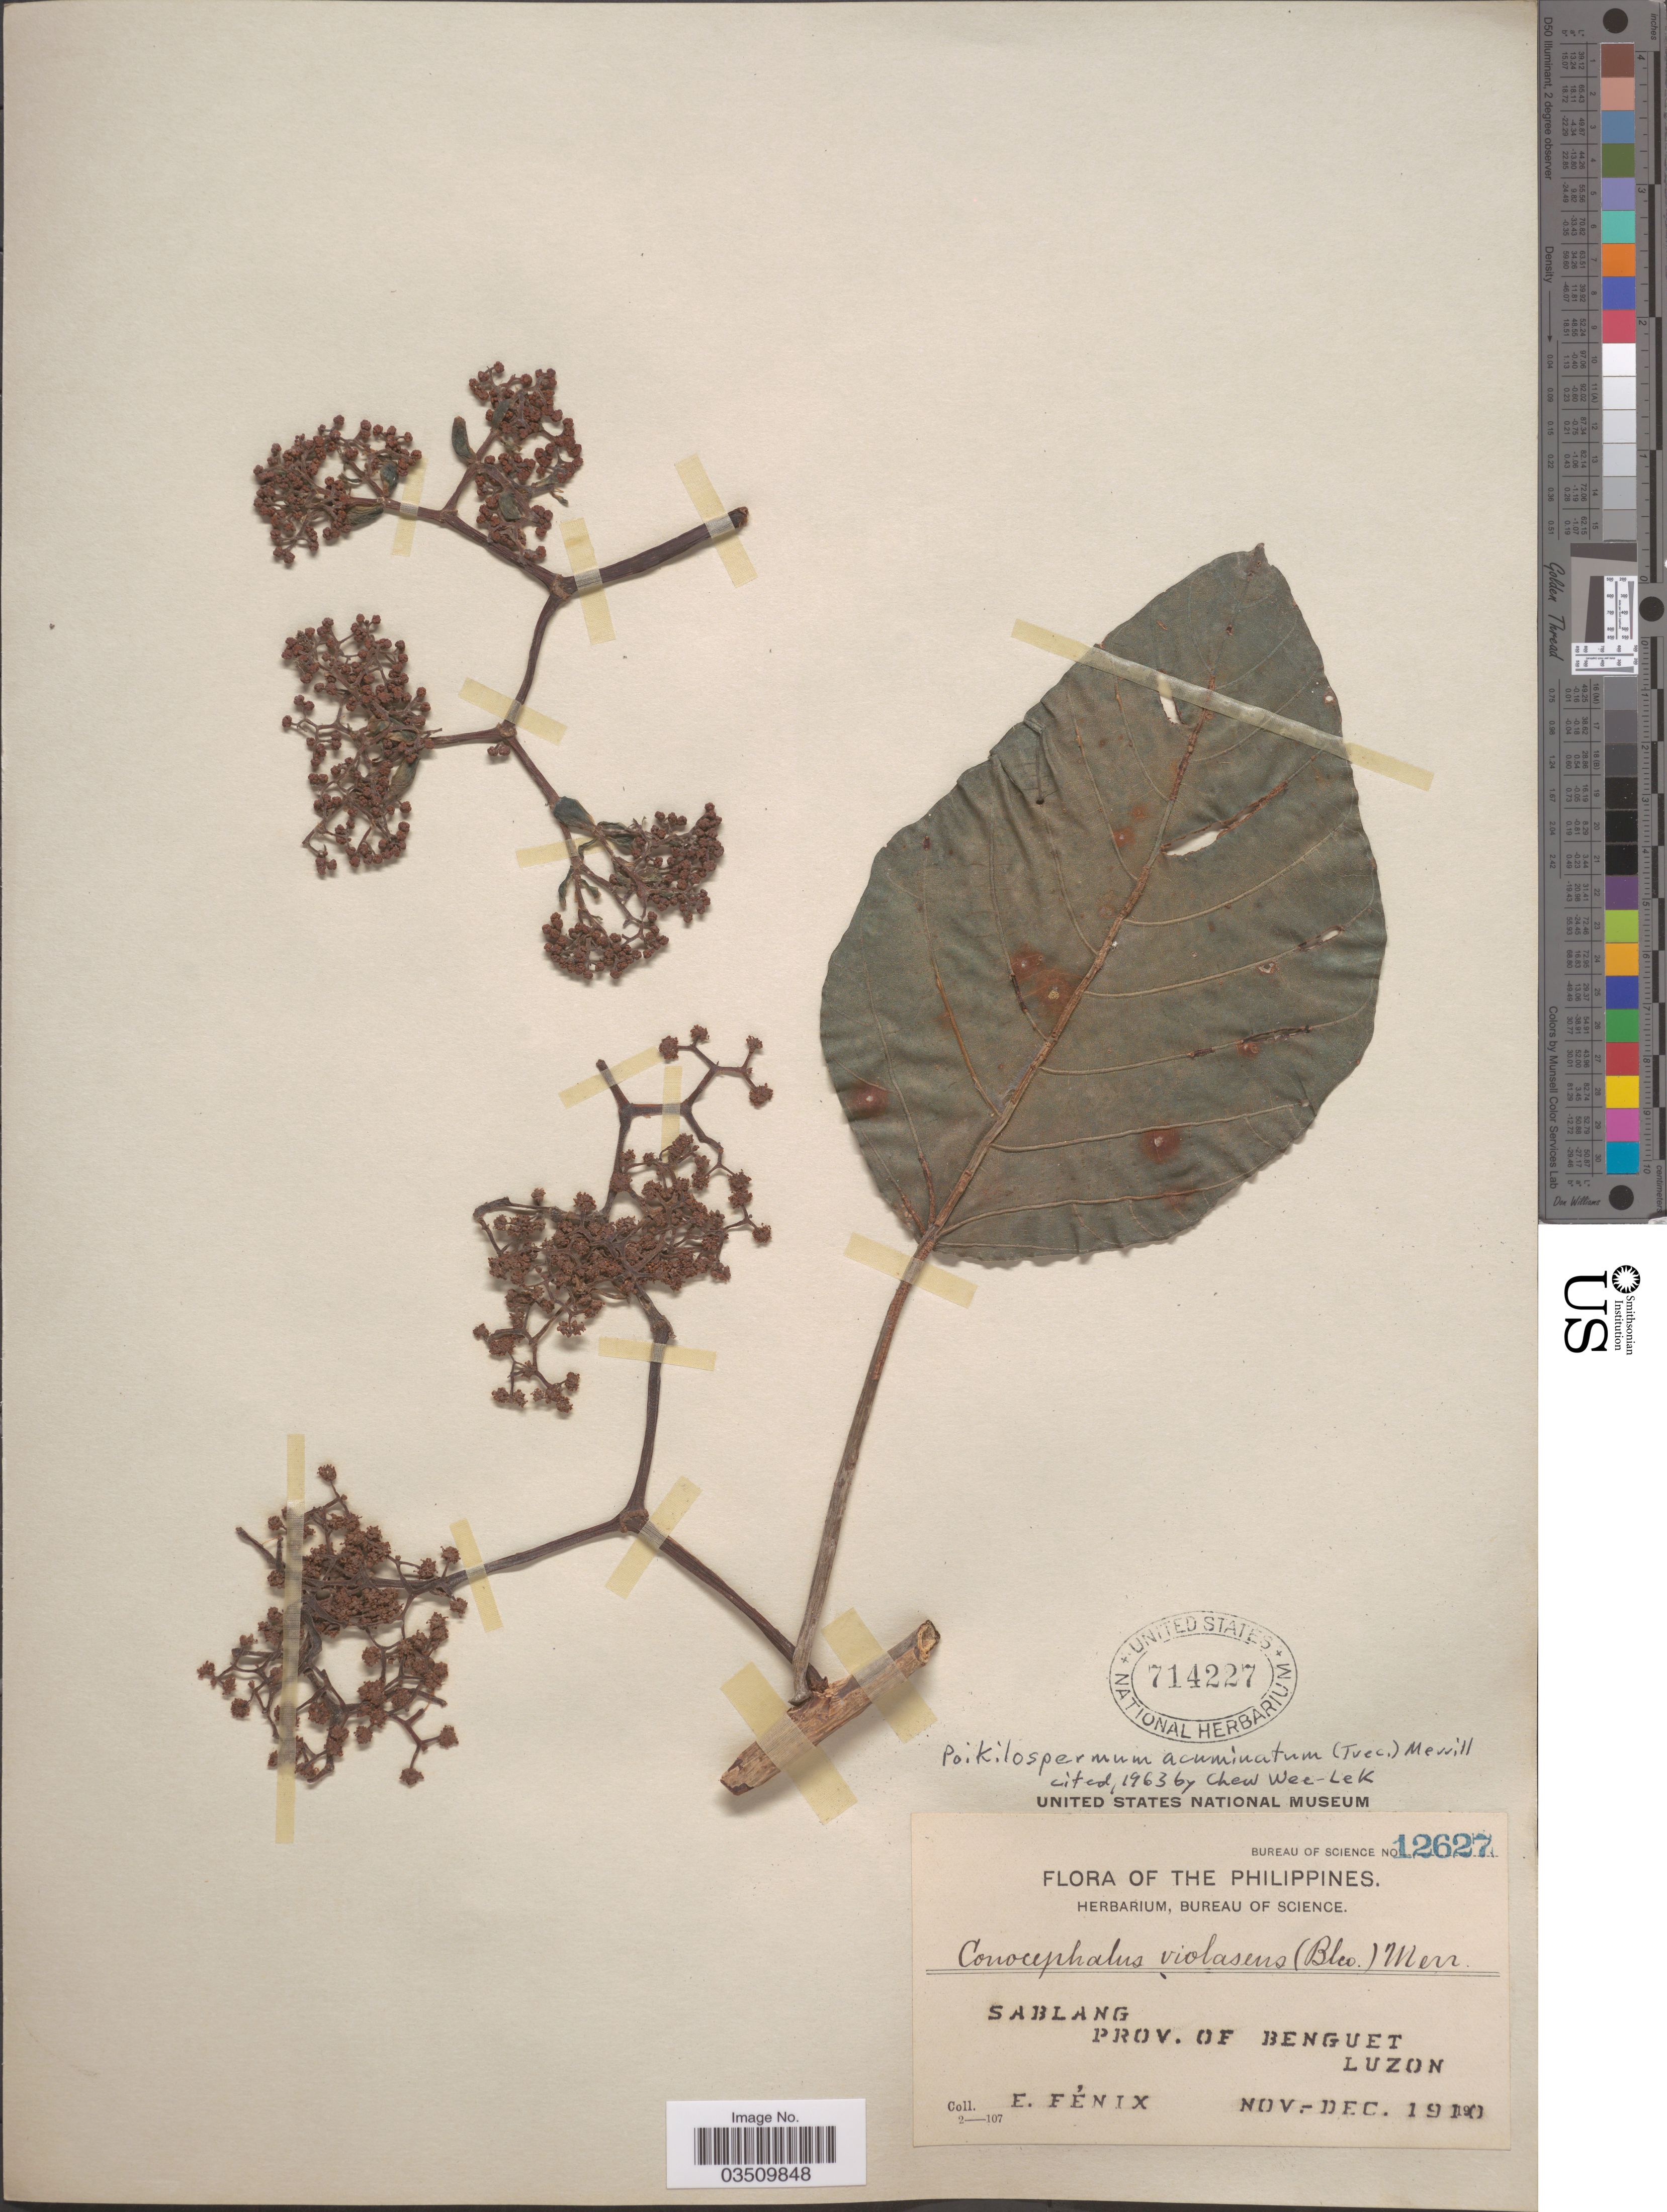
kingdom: Plantae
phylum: Tracheophyta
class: Magnoliopsida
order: Rosales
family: Urticaceae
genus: Poikilospermum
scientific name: Poikilospermum acuminatum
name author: (Trécul) Merr.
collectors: E. Fénix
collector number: Bureau of Science 12627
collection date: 1910-11/1910-12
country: Philippines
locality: Sablang. Prov. of Benguet, Luzon.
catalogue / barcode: US 714227